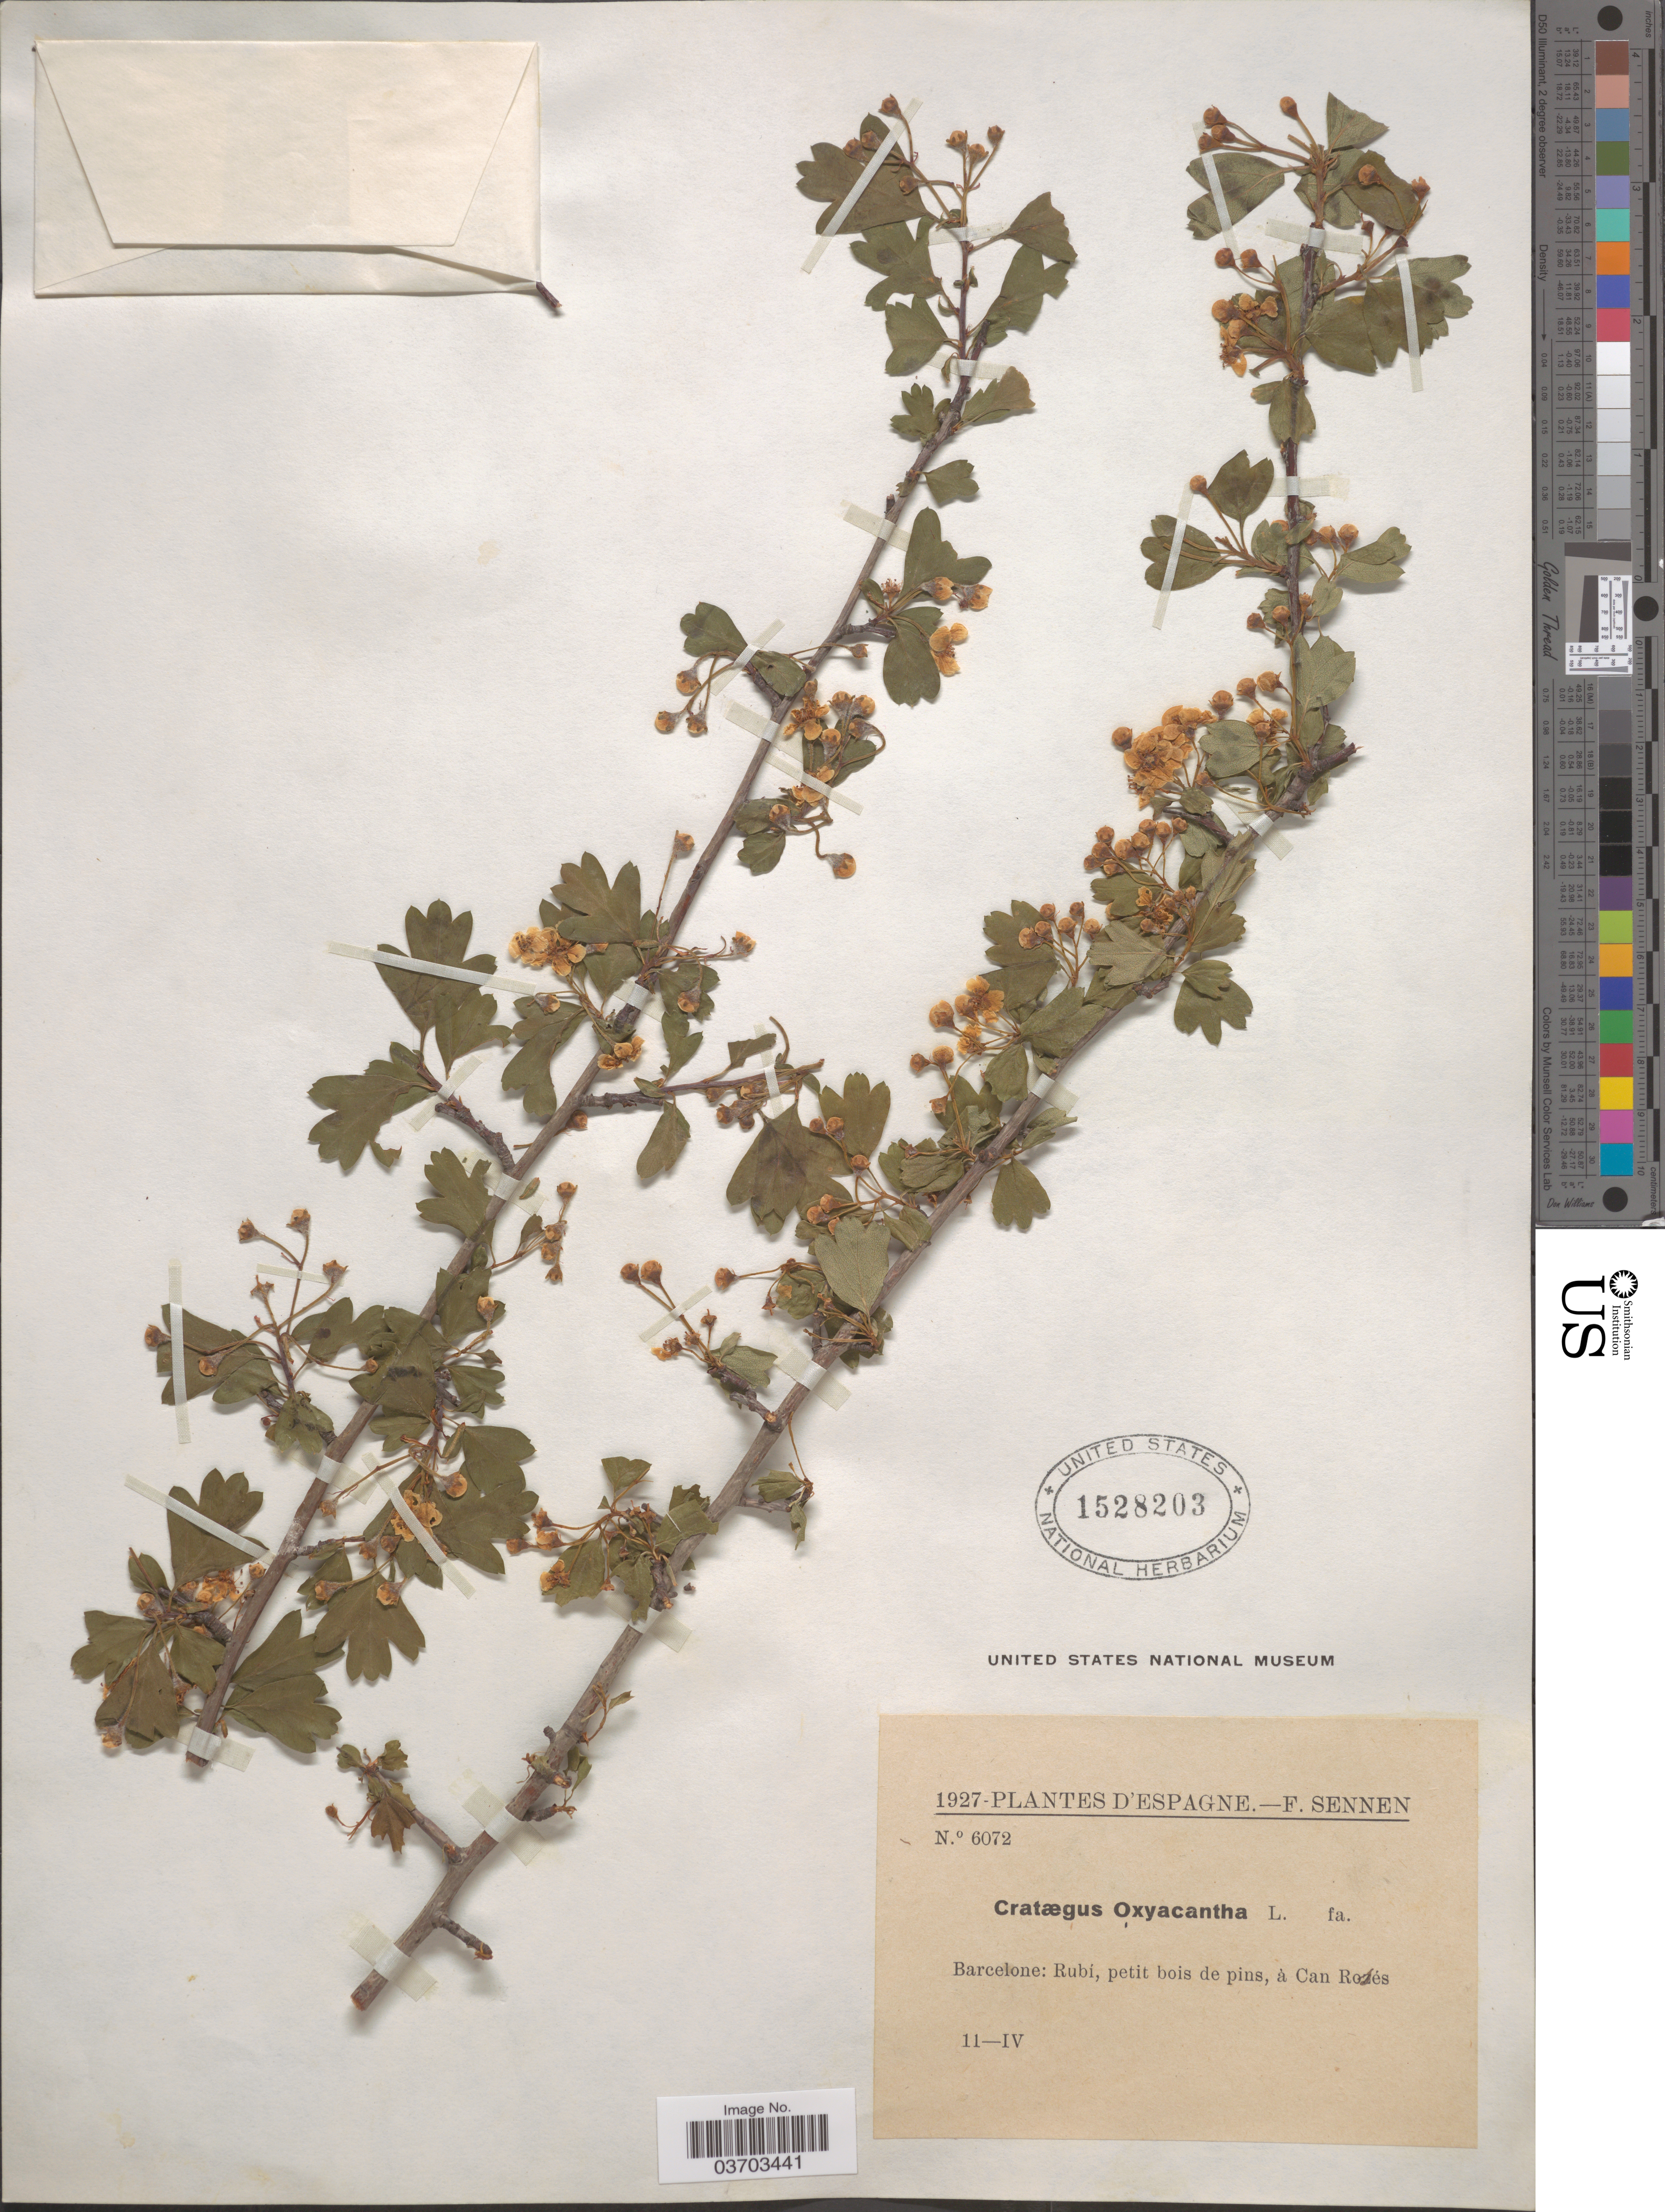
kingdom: Plantae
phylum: Tracheophyta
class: Magnoliopsida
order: Rosales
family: Rosaceae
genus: Crataegus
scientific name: Crataegus rhipidophylla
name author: Gand.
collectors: E. Sennen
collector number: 6072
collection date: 1927-04-11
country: Spain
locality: Espagne. Barcelone: Rubí, petit bois de pins, à Can Rozés.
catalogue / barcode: US 1528203